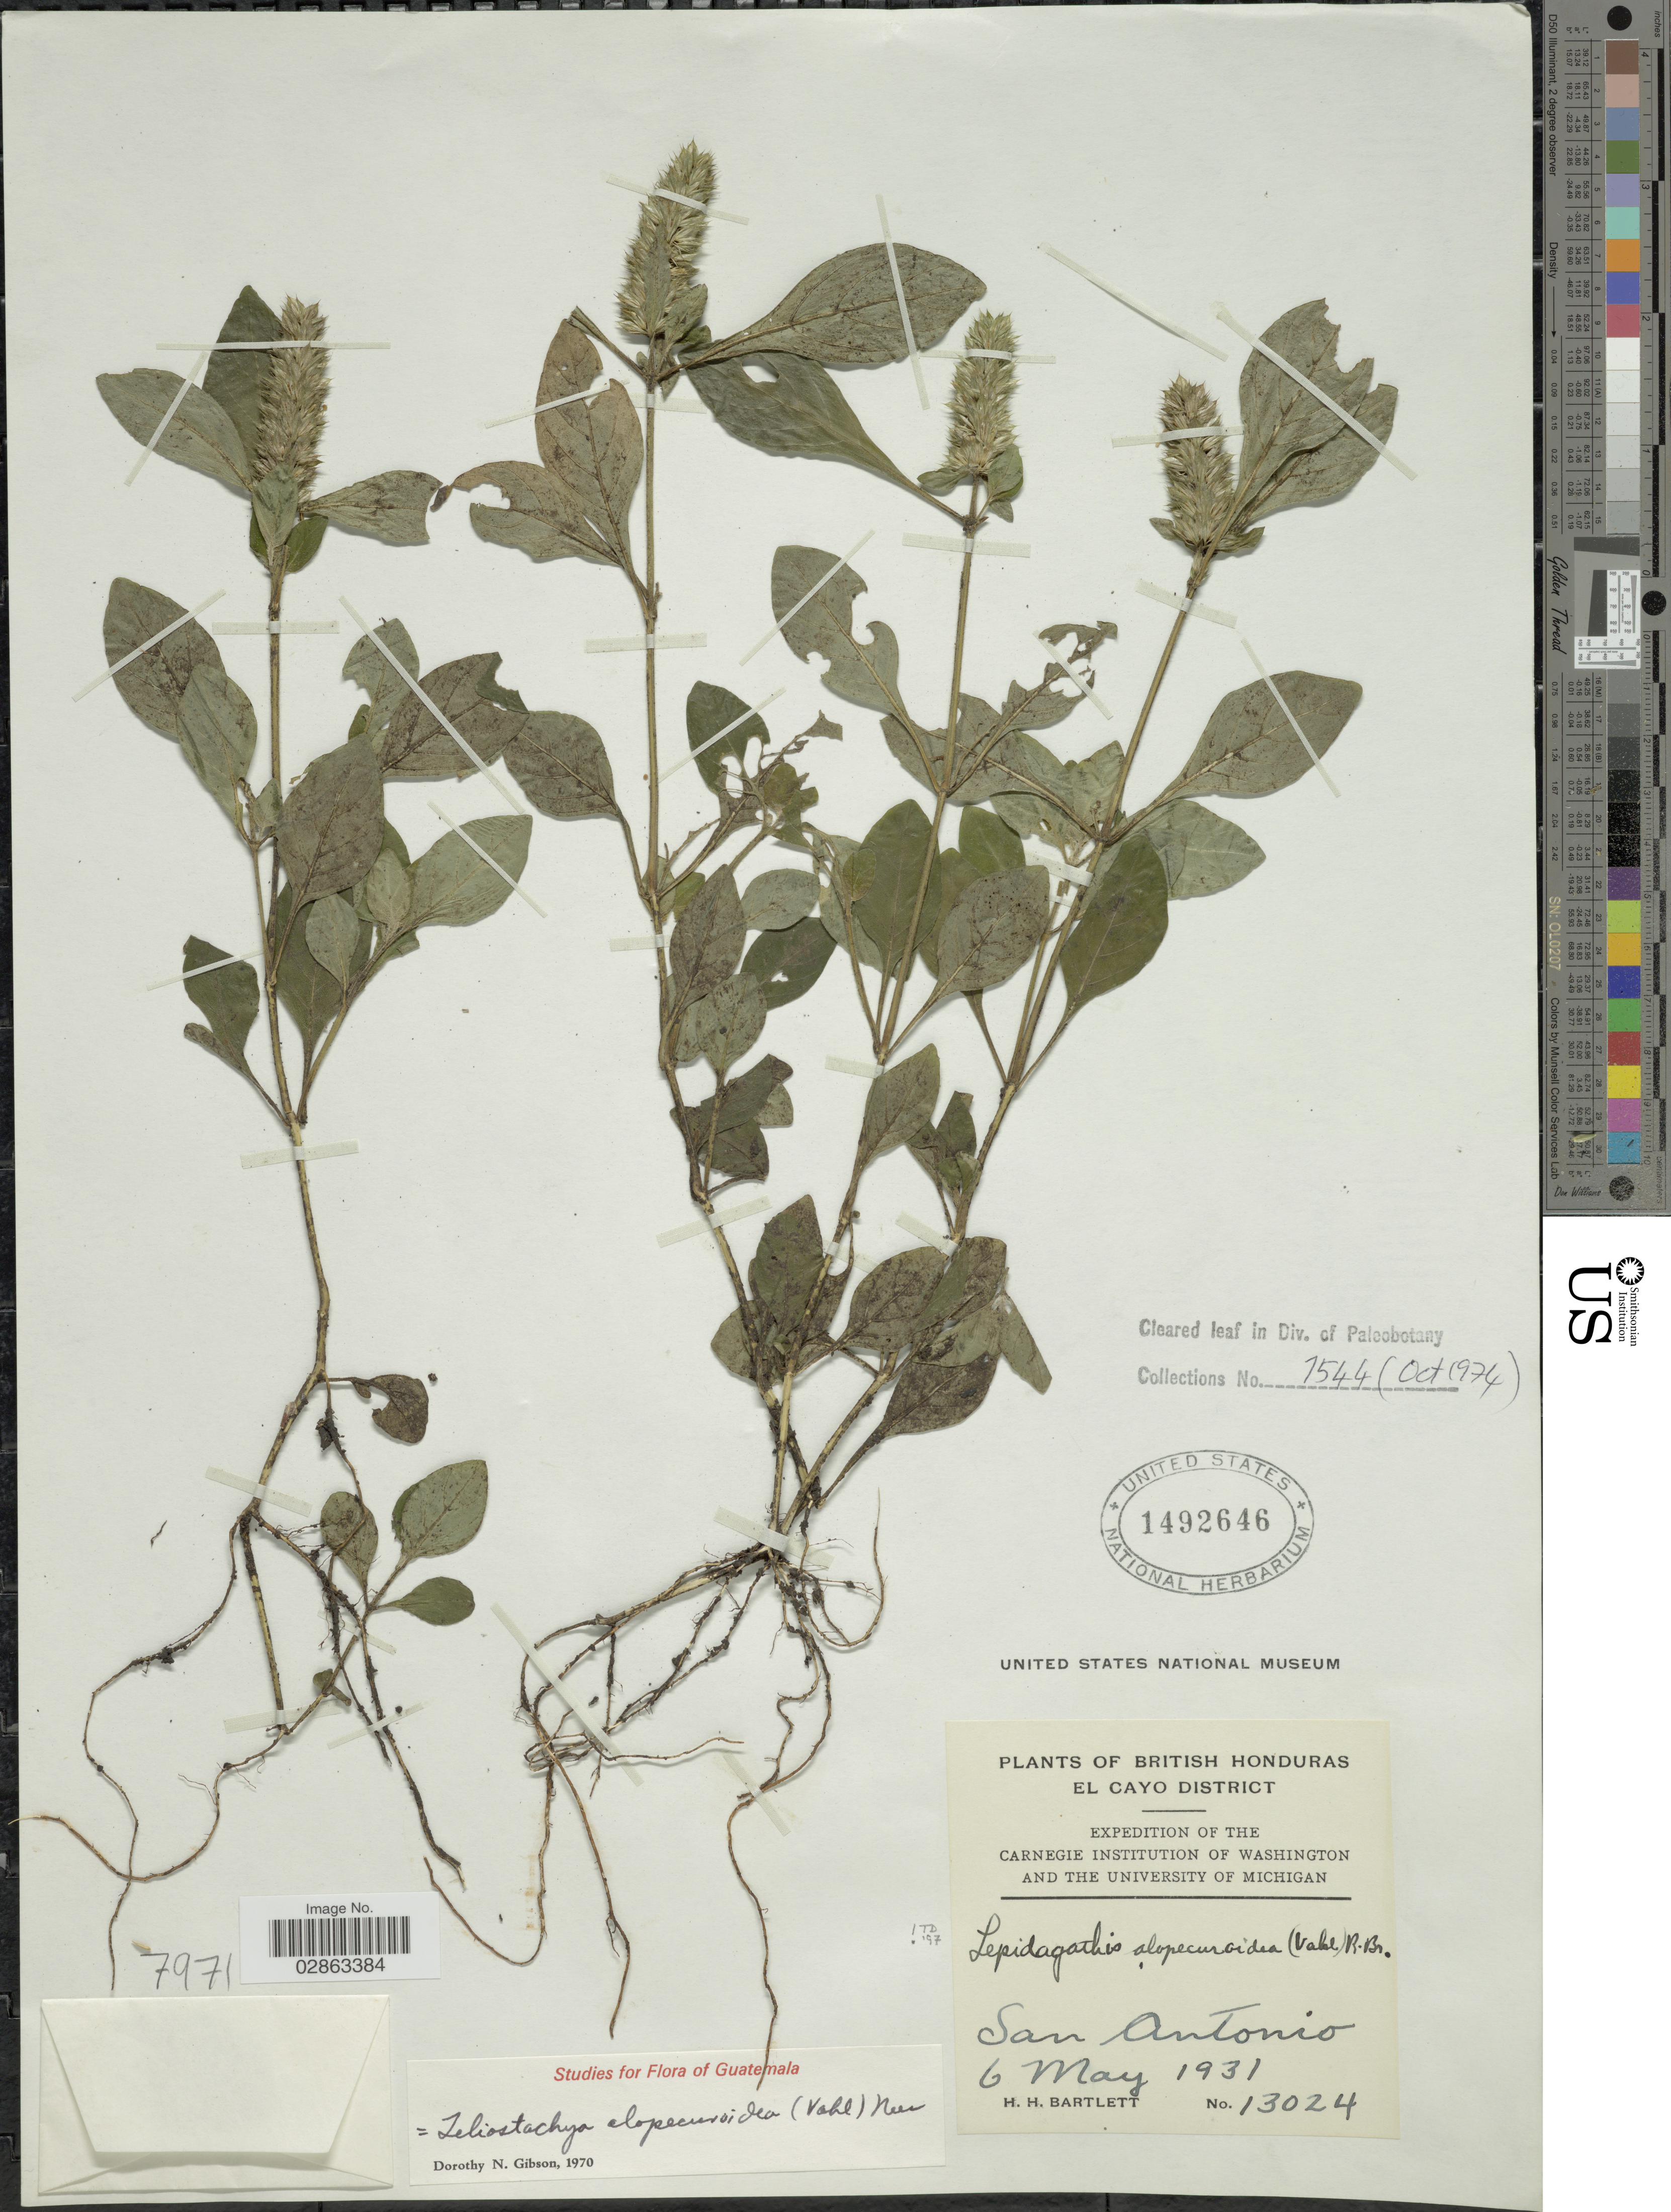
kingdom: Plantae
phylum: Tracheophyta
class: Magnoliopsida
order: Lamiales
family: Acanthaceae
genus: Teliostachya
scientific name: Teliostachya alopecuroidea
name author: (Vahl) Nees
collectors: H. H. Bartlett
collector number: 13024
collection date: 1931-05-06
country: Belize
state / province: Cayo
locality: British Honduras. El Cayo District. San Antonio.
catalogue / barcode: US 1492646